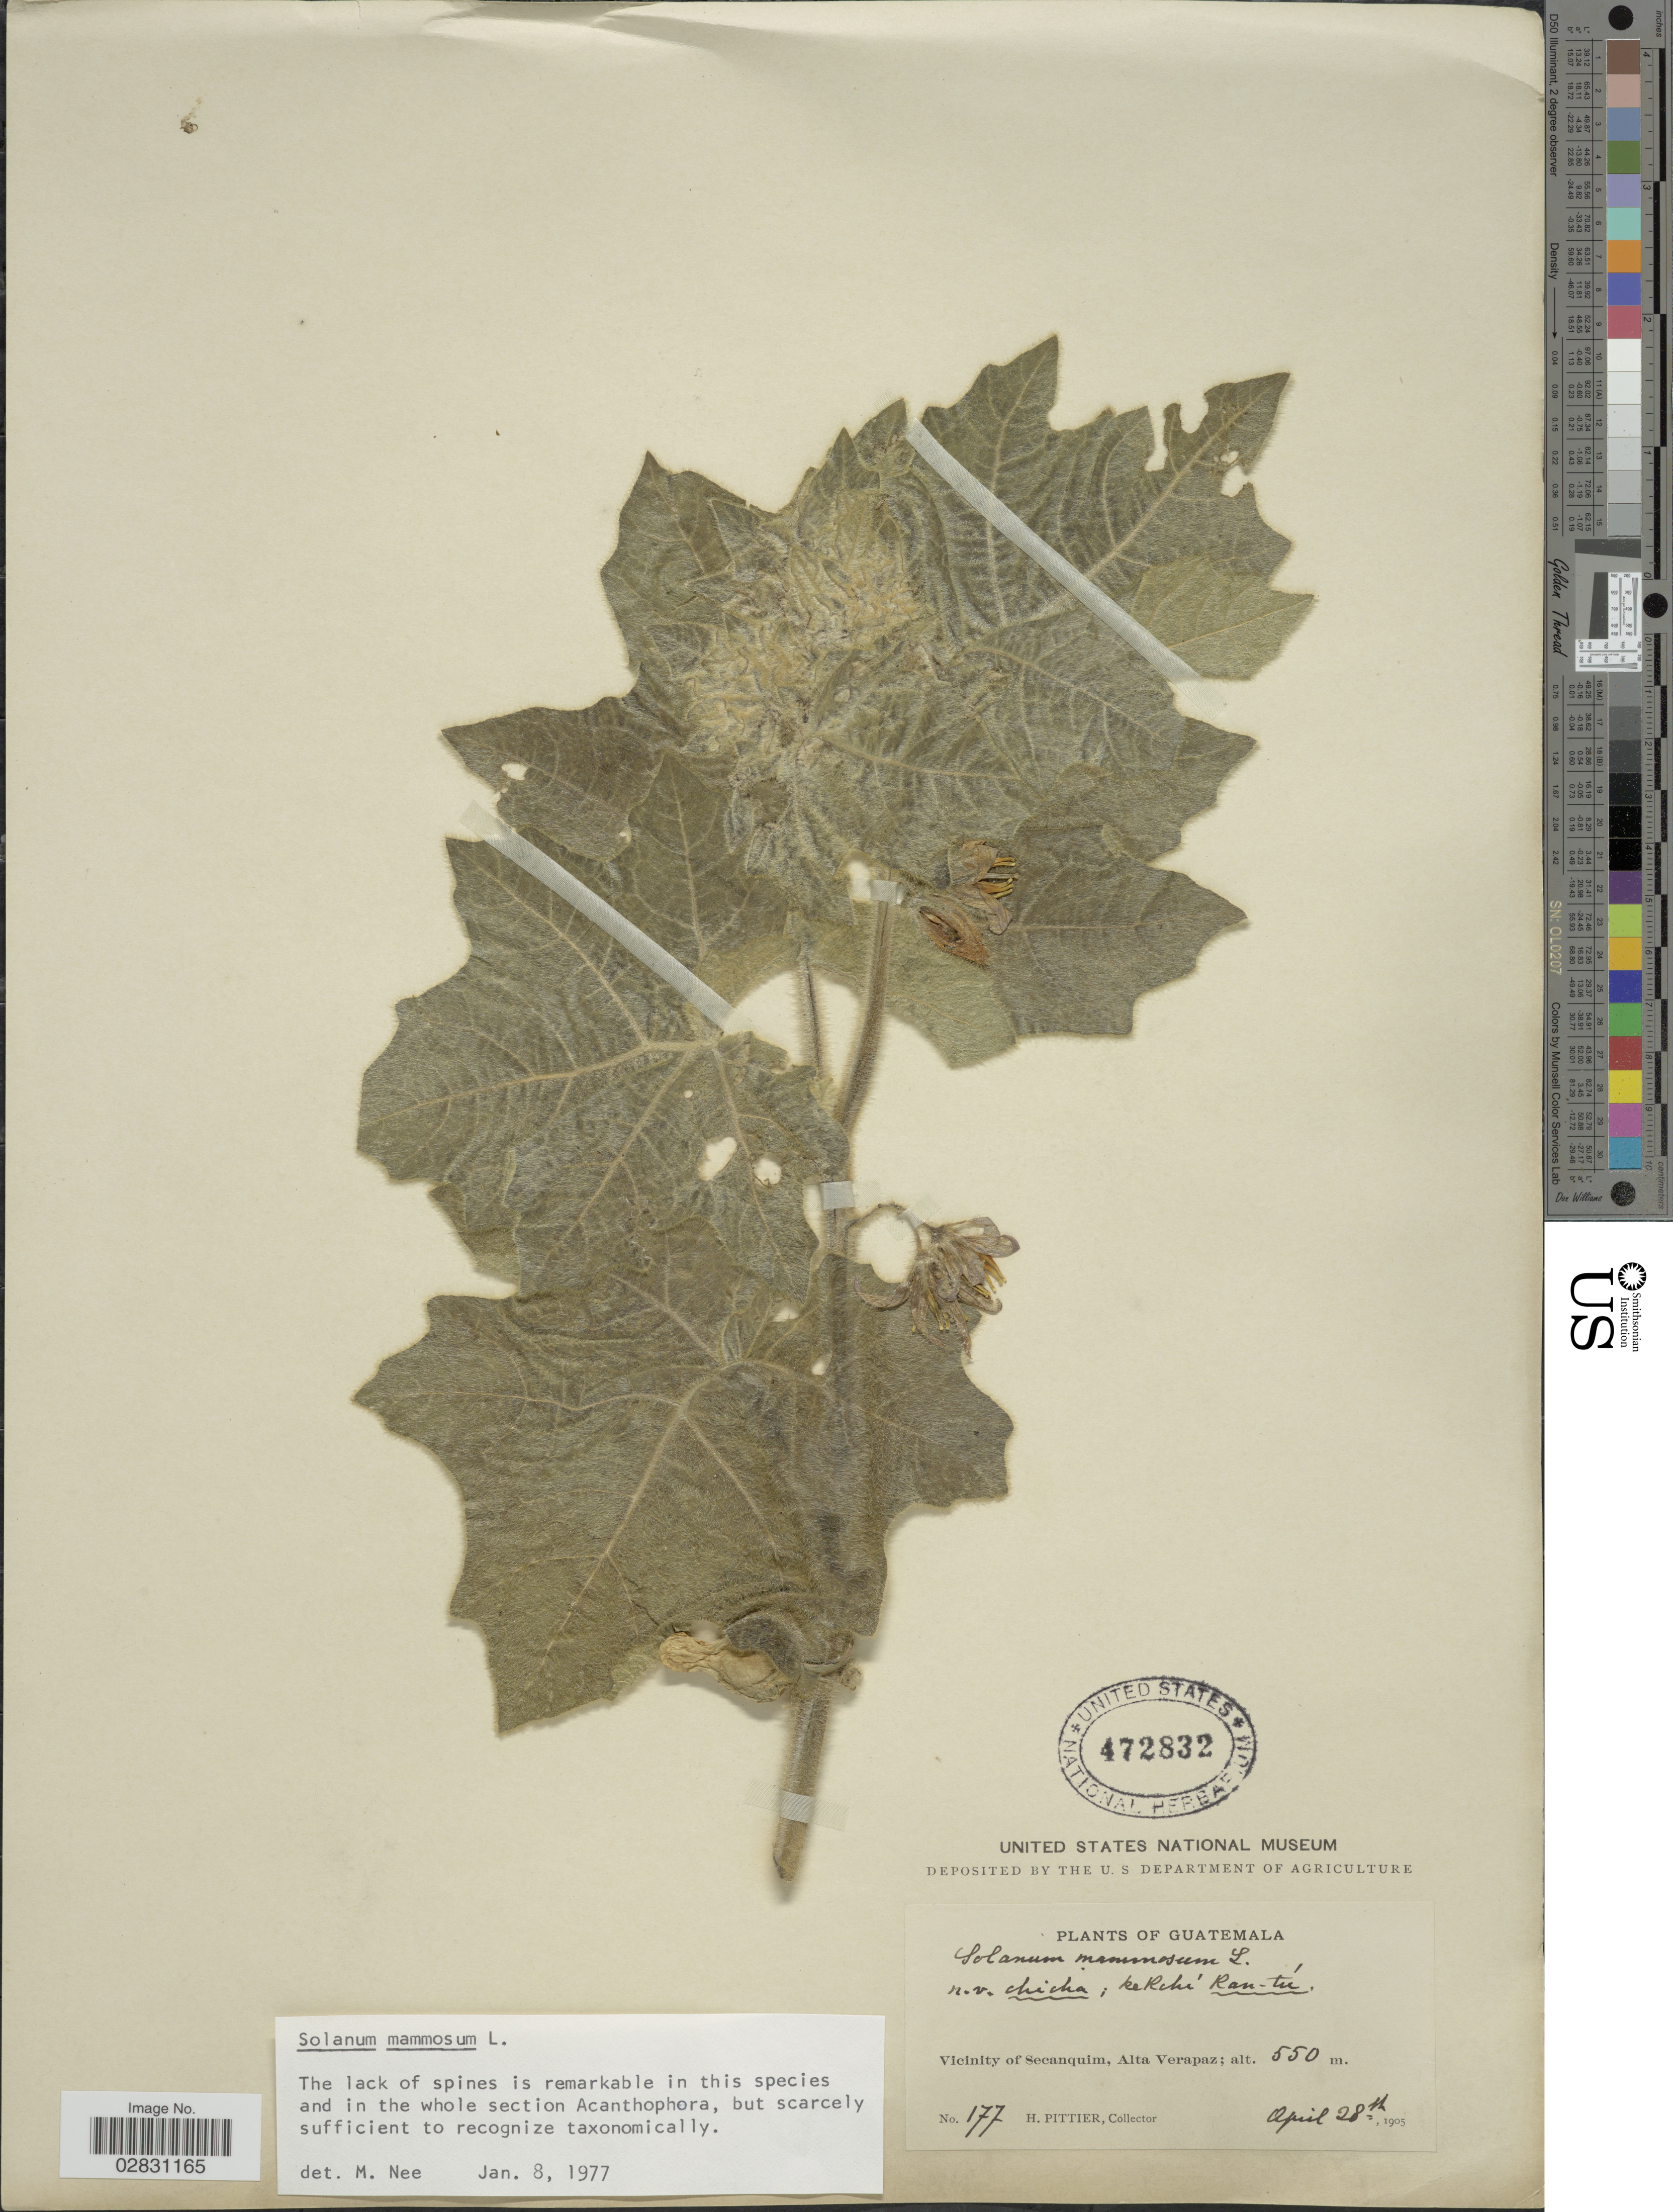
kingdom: Plantae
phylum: Tracheophyta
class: Magnoliopsida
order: Solanales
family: Solanaceae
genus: Solanum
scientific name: Solanum mammosum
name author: L.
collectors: H. F. Pittier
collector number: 177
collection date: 1905-04-28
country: Guatemala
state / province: Alta Verapaz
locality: Vicinity of Secanquim.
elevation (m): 550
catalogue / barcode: US 472832